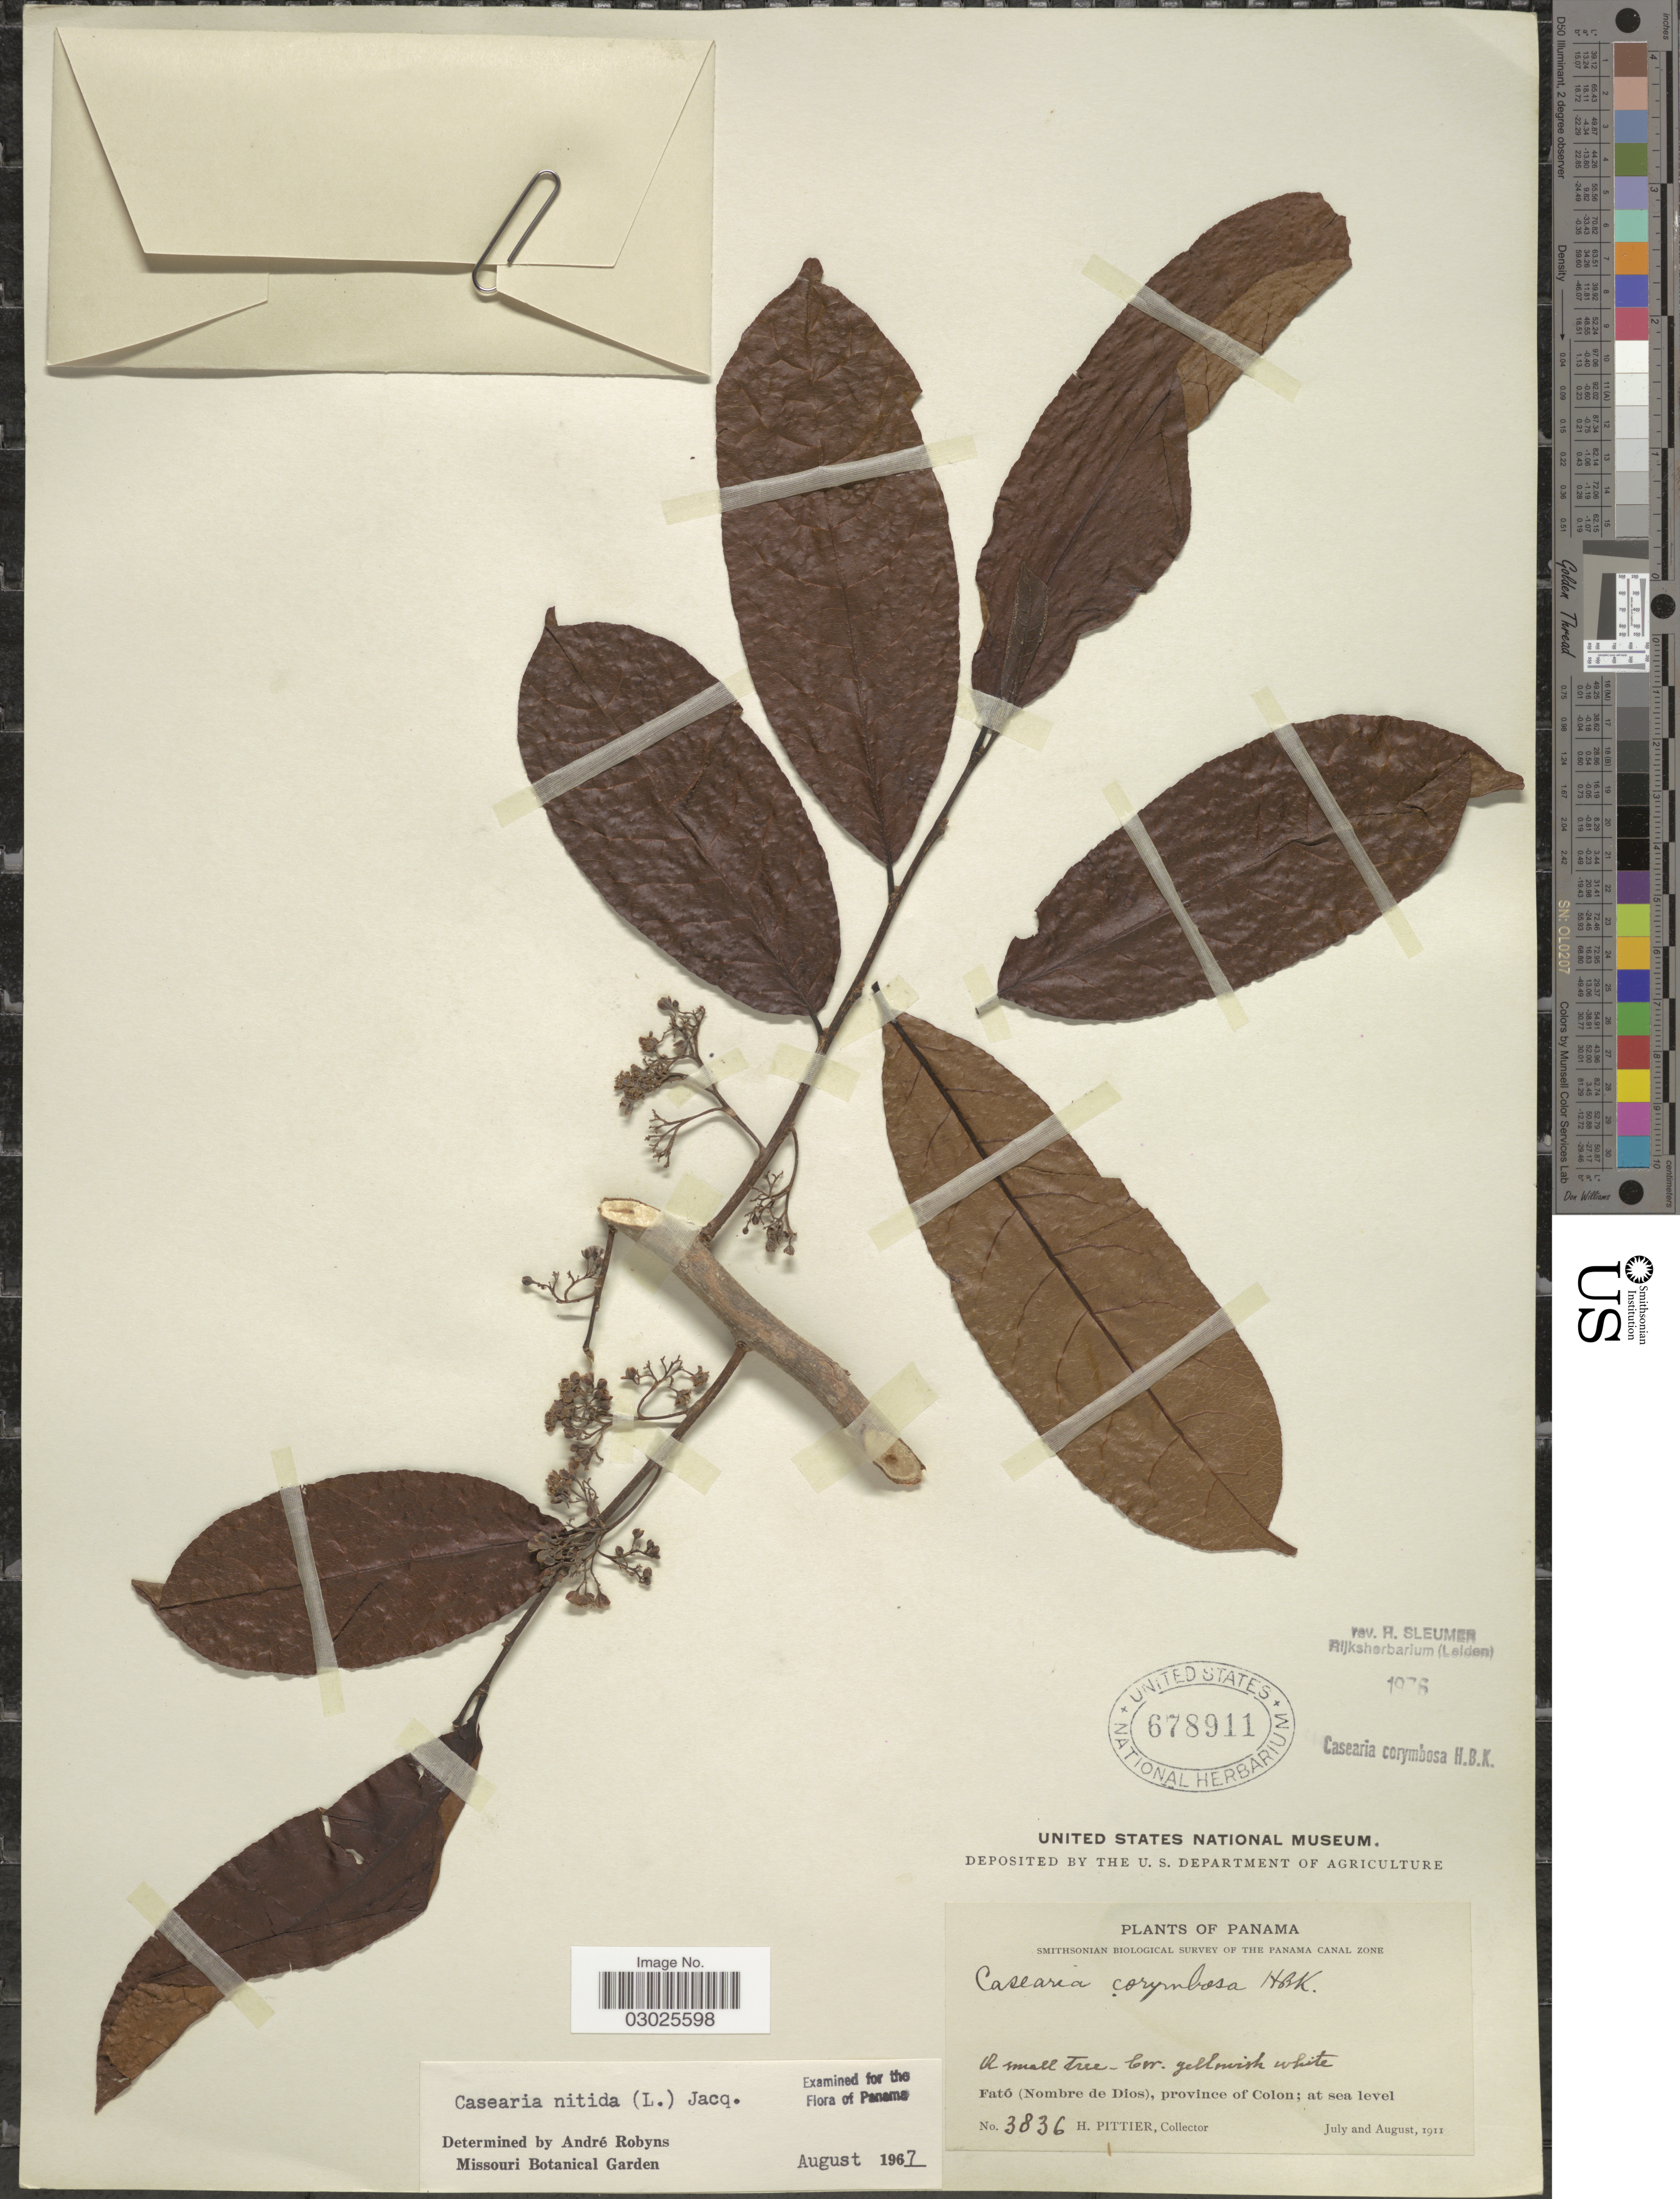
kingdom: Plantae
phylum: Tracheophyta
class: Magnoliopsida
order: Malpighiales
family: Salicaceae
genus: Casearia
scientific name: Casearia corymbosa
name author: Kunth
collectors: H. F. Pittier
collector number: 3836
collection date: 1911-07/1911-08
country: Panama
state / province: Colón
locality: Fató (Nombre de Dios).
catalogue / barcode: US 678911